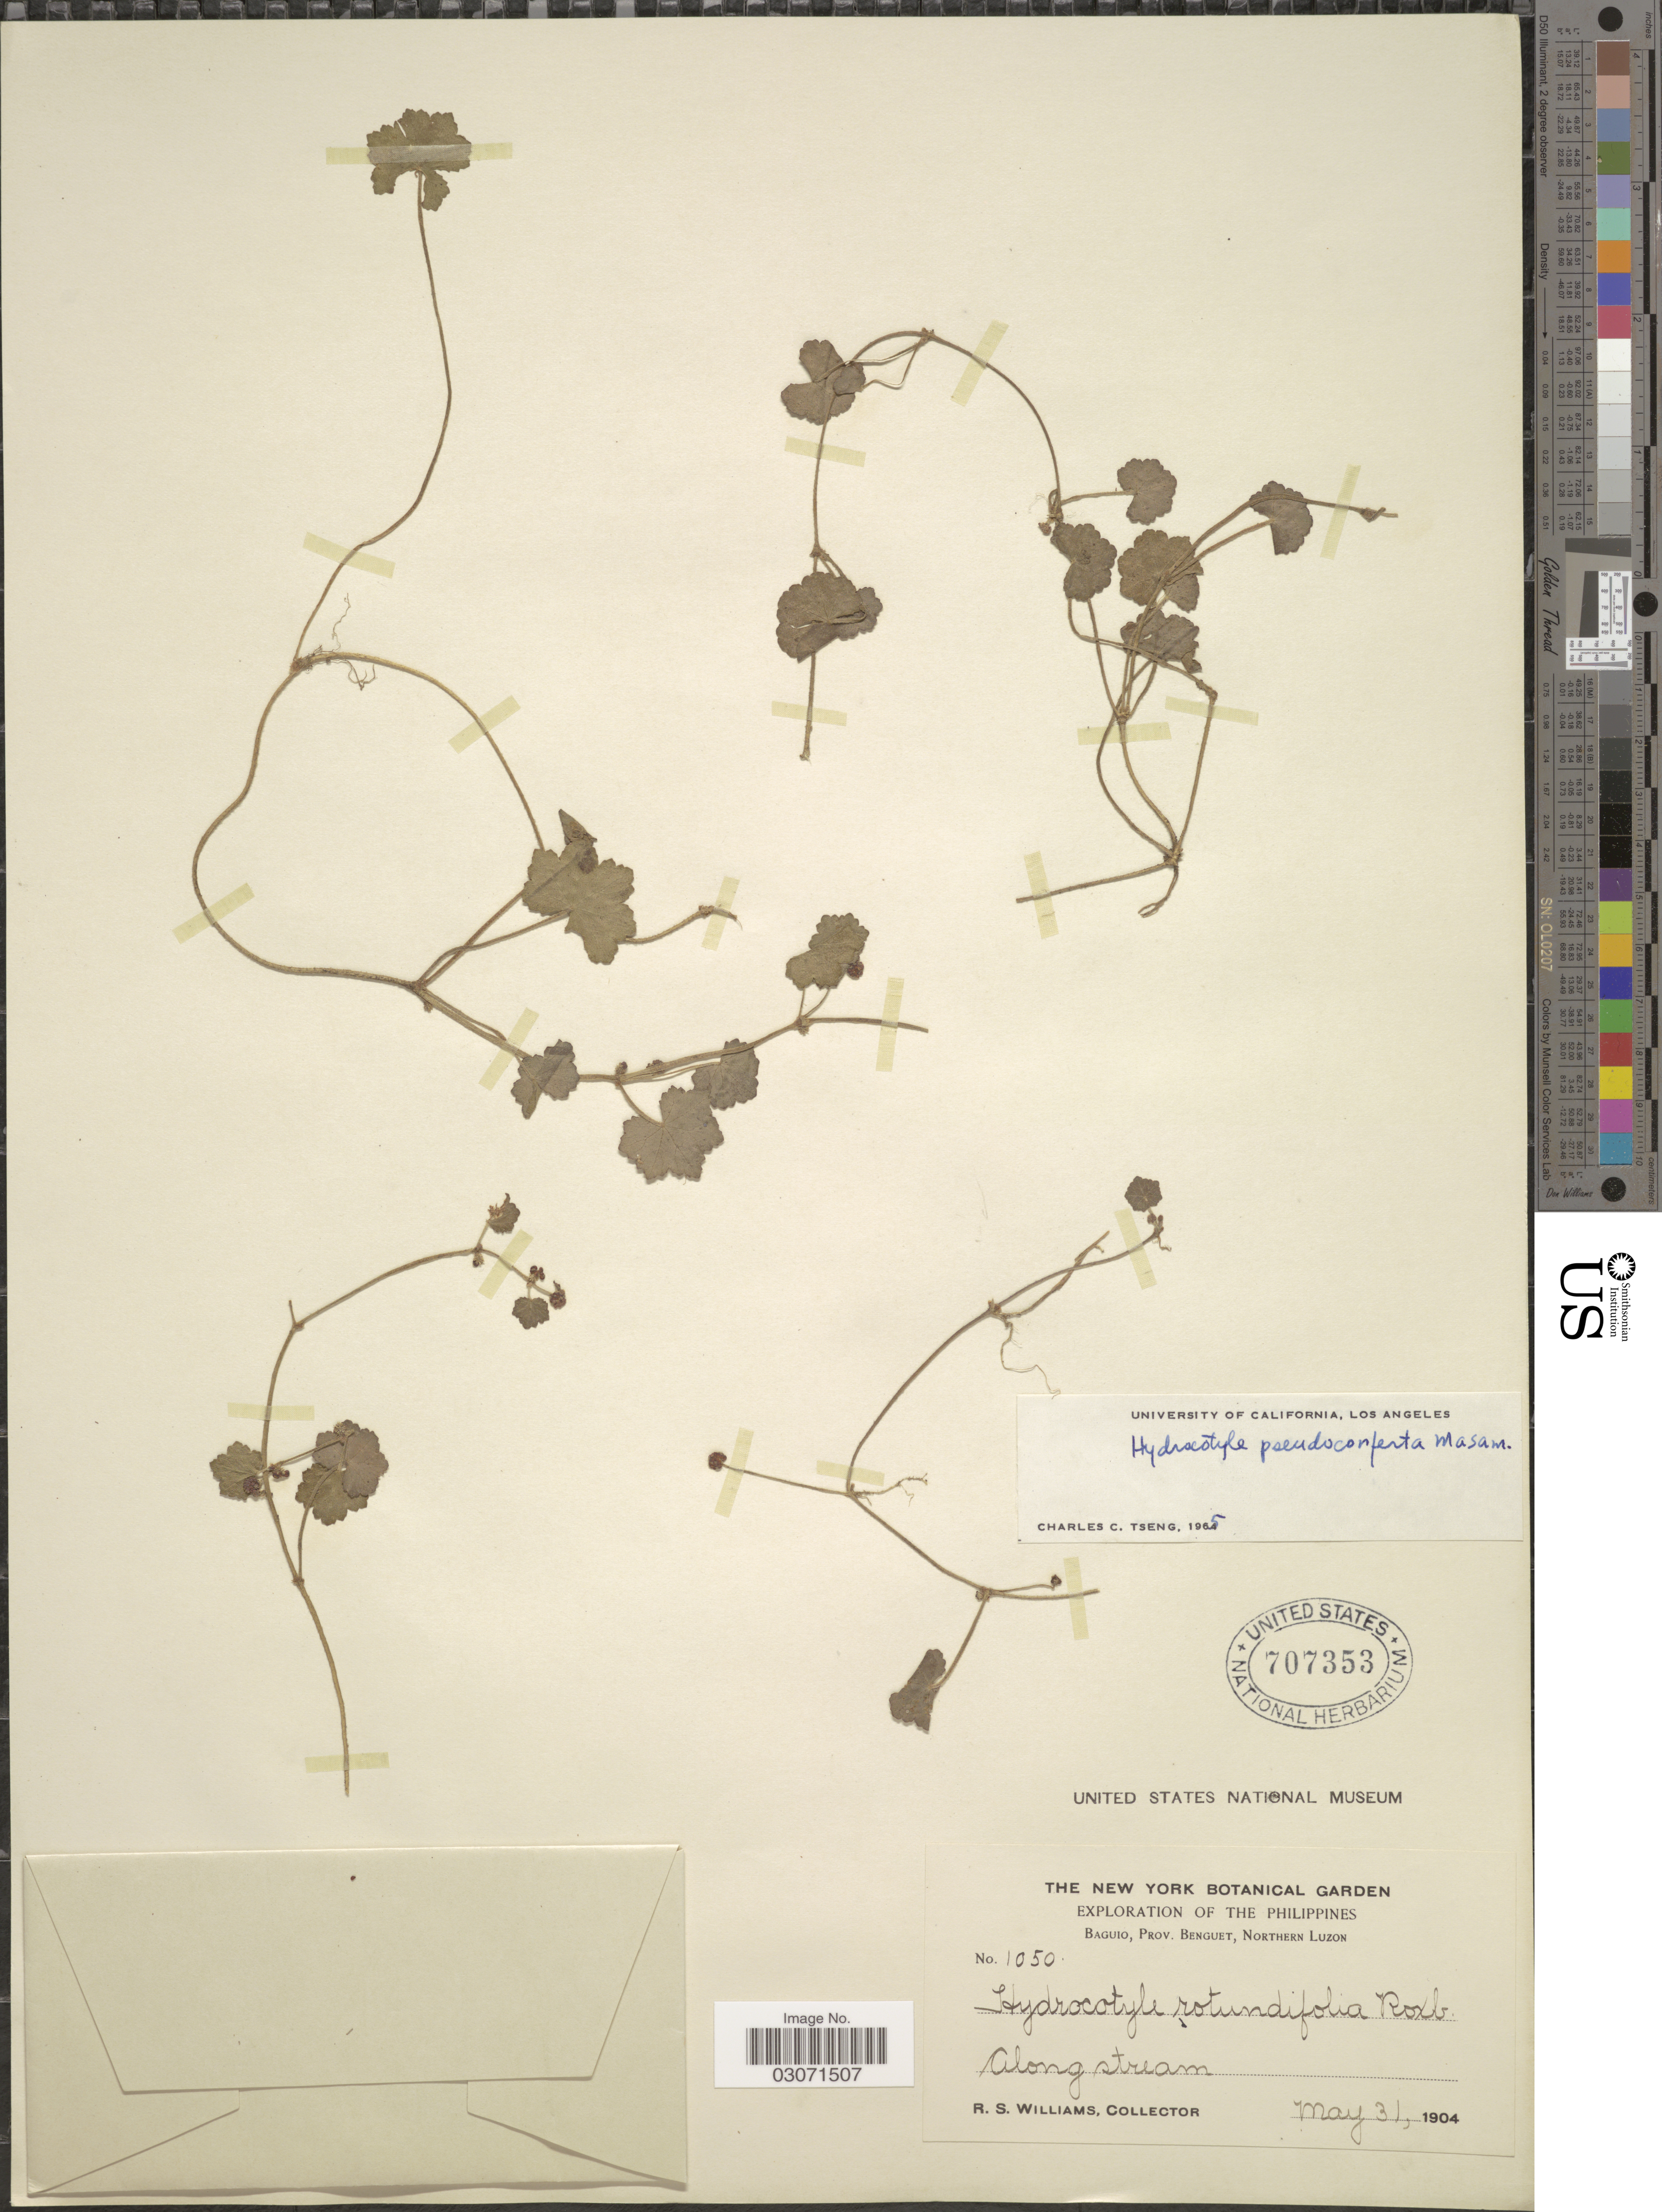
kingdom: Plantae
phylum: Tracheophyta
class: Magnoliopsida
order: Apiales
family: Araliaceae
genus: Hydrocotyle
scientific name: Hydrocotyle pseudoconferta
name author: Masam.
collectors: R. S. Williams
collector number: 1050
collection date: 1904-05-31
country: Philippines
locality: Baguio, Prov. Benguet, Northern Luzon. Along stream.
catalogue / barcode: US 707353